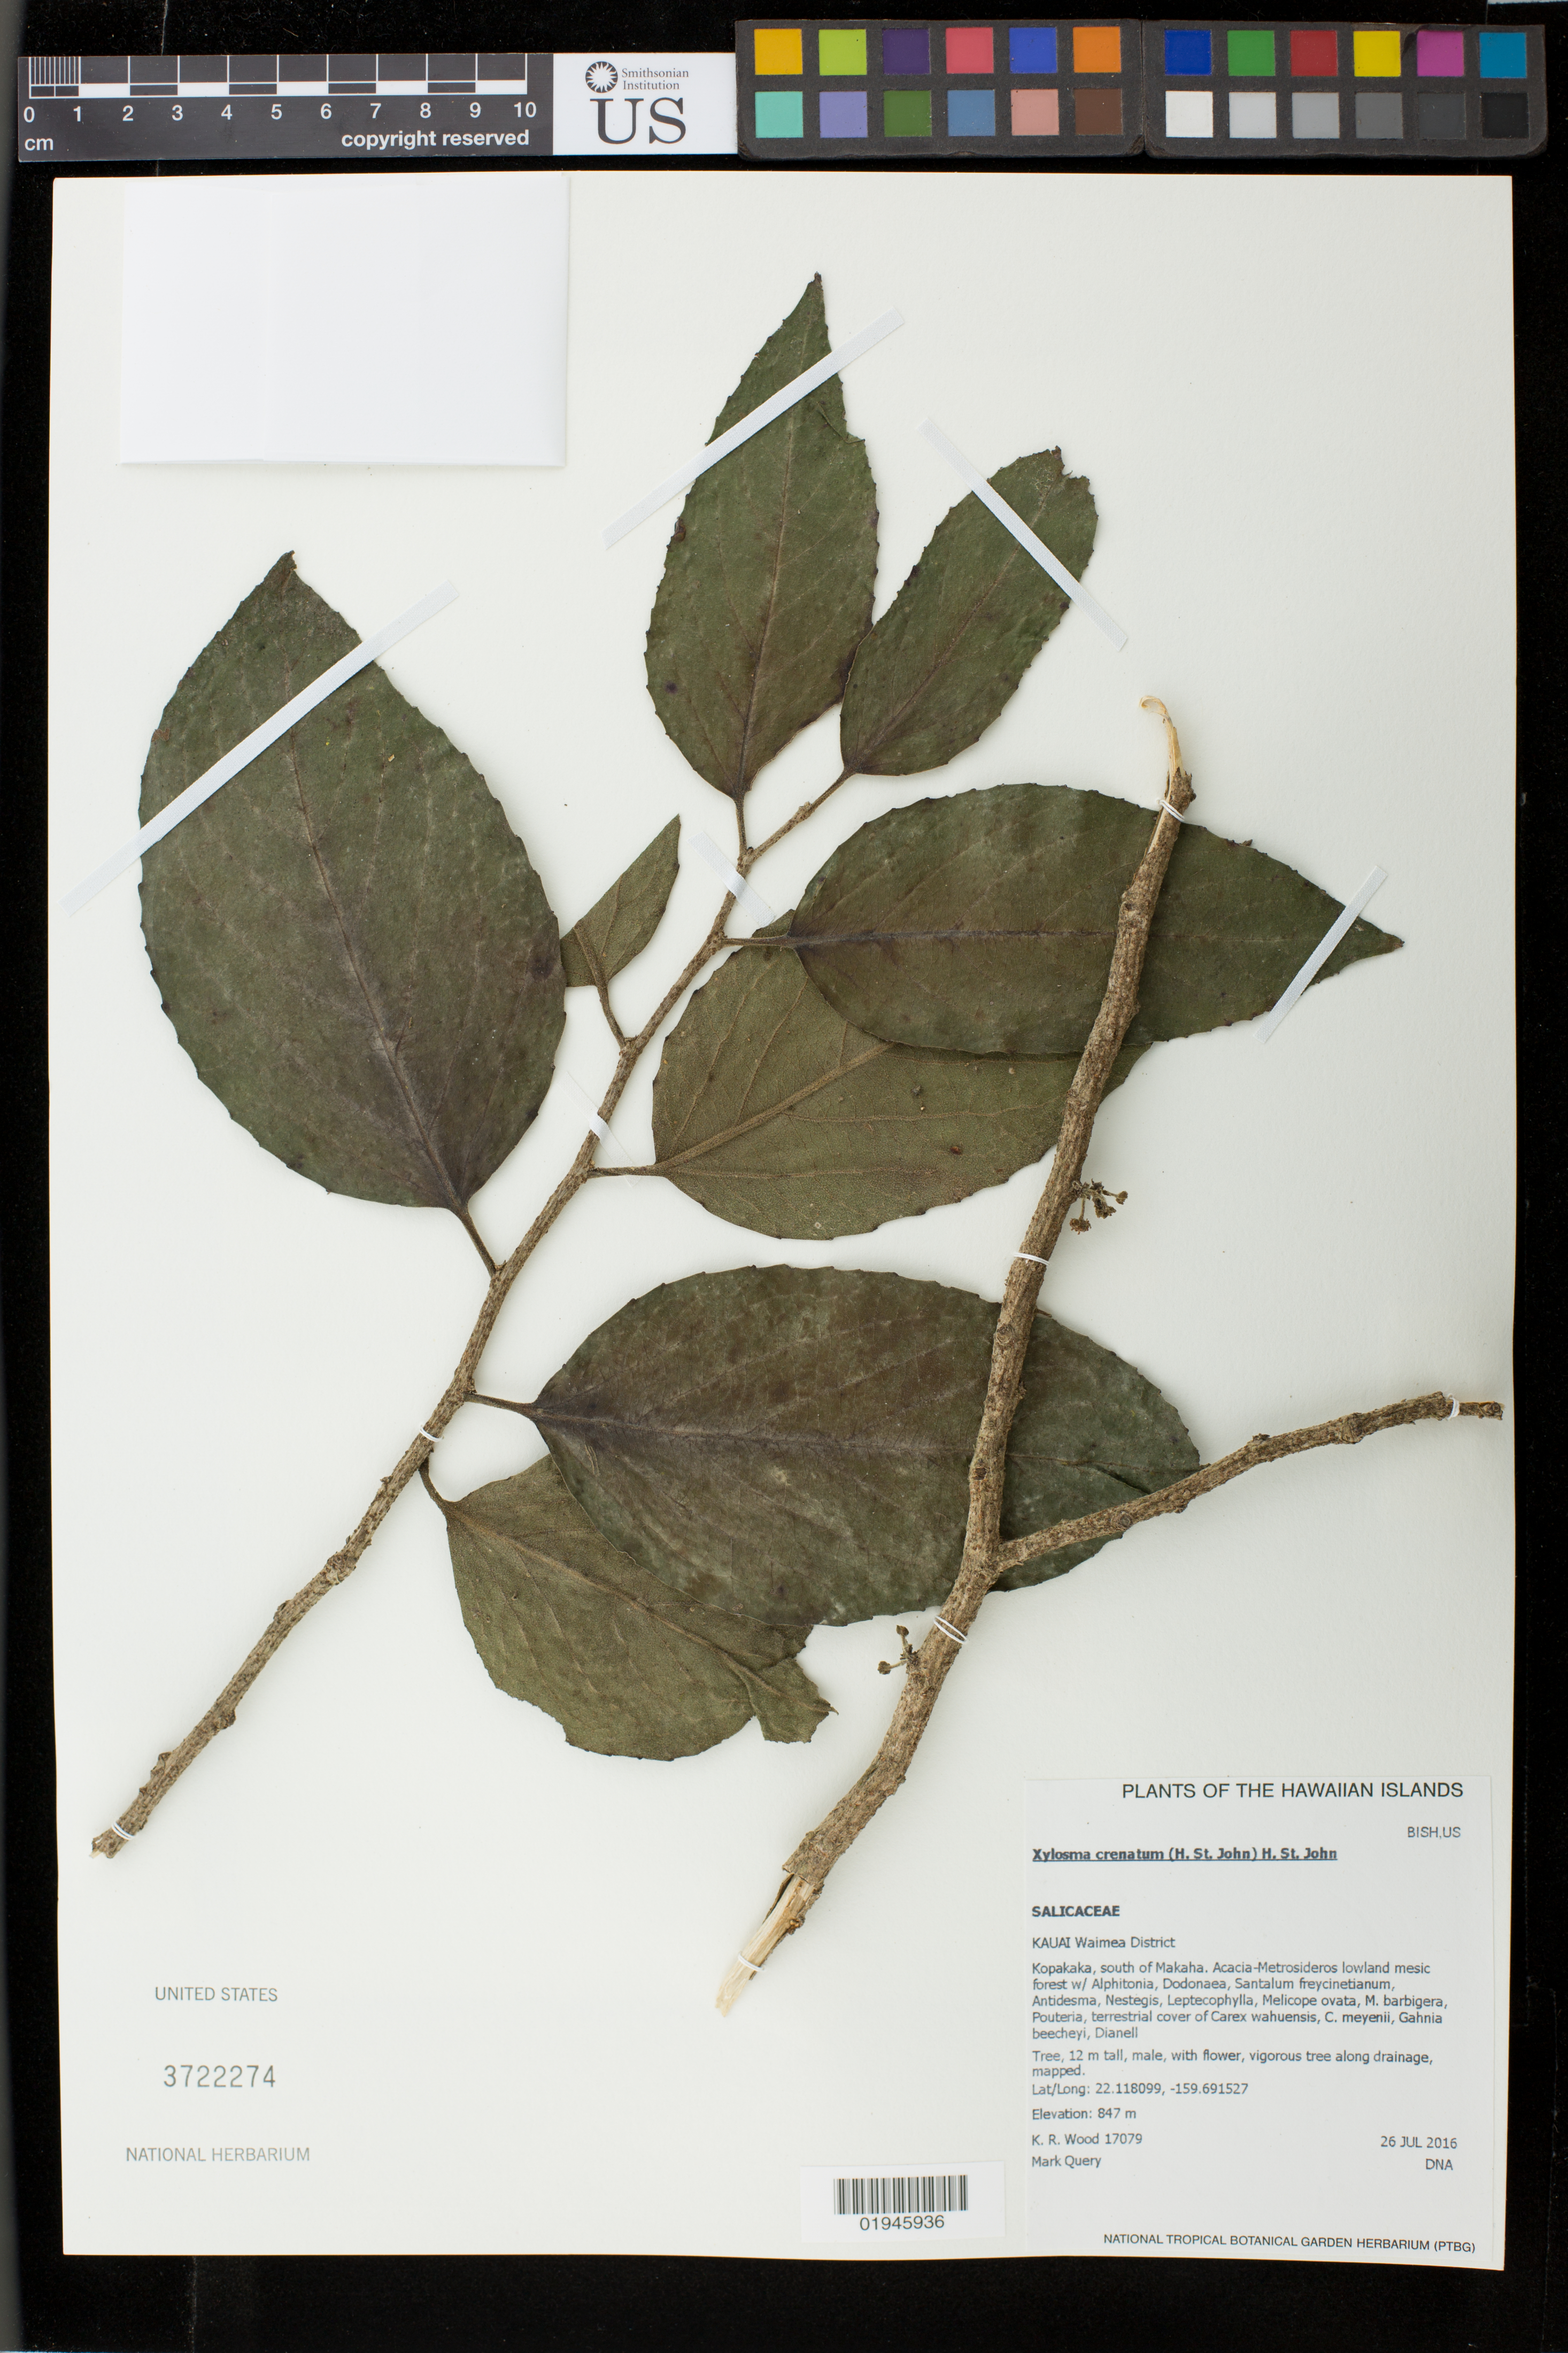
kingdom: Plantae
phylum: Tracheophyta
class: Magnoliopsida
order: Malpighiales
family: Salicaceae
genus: Xylosma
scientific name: Xylosma crenata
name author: (H. St. John) H. St. John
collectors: K. R. Wood & M. Query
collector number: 17079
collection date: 2016-07-26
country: United States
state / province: Hawaii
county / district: Kauai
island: Kaua'i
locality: Waimea District, Kopakaka, south of Makaha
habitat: Lowland mesic forest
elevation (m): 847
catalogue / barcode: US 3722274